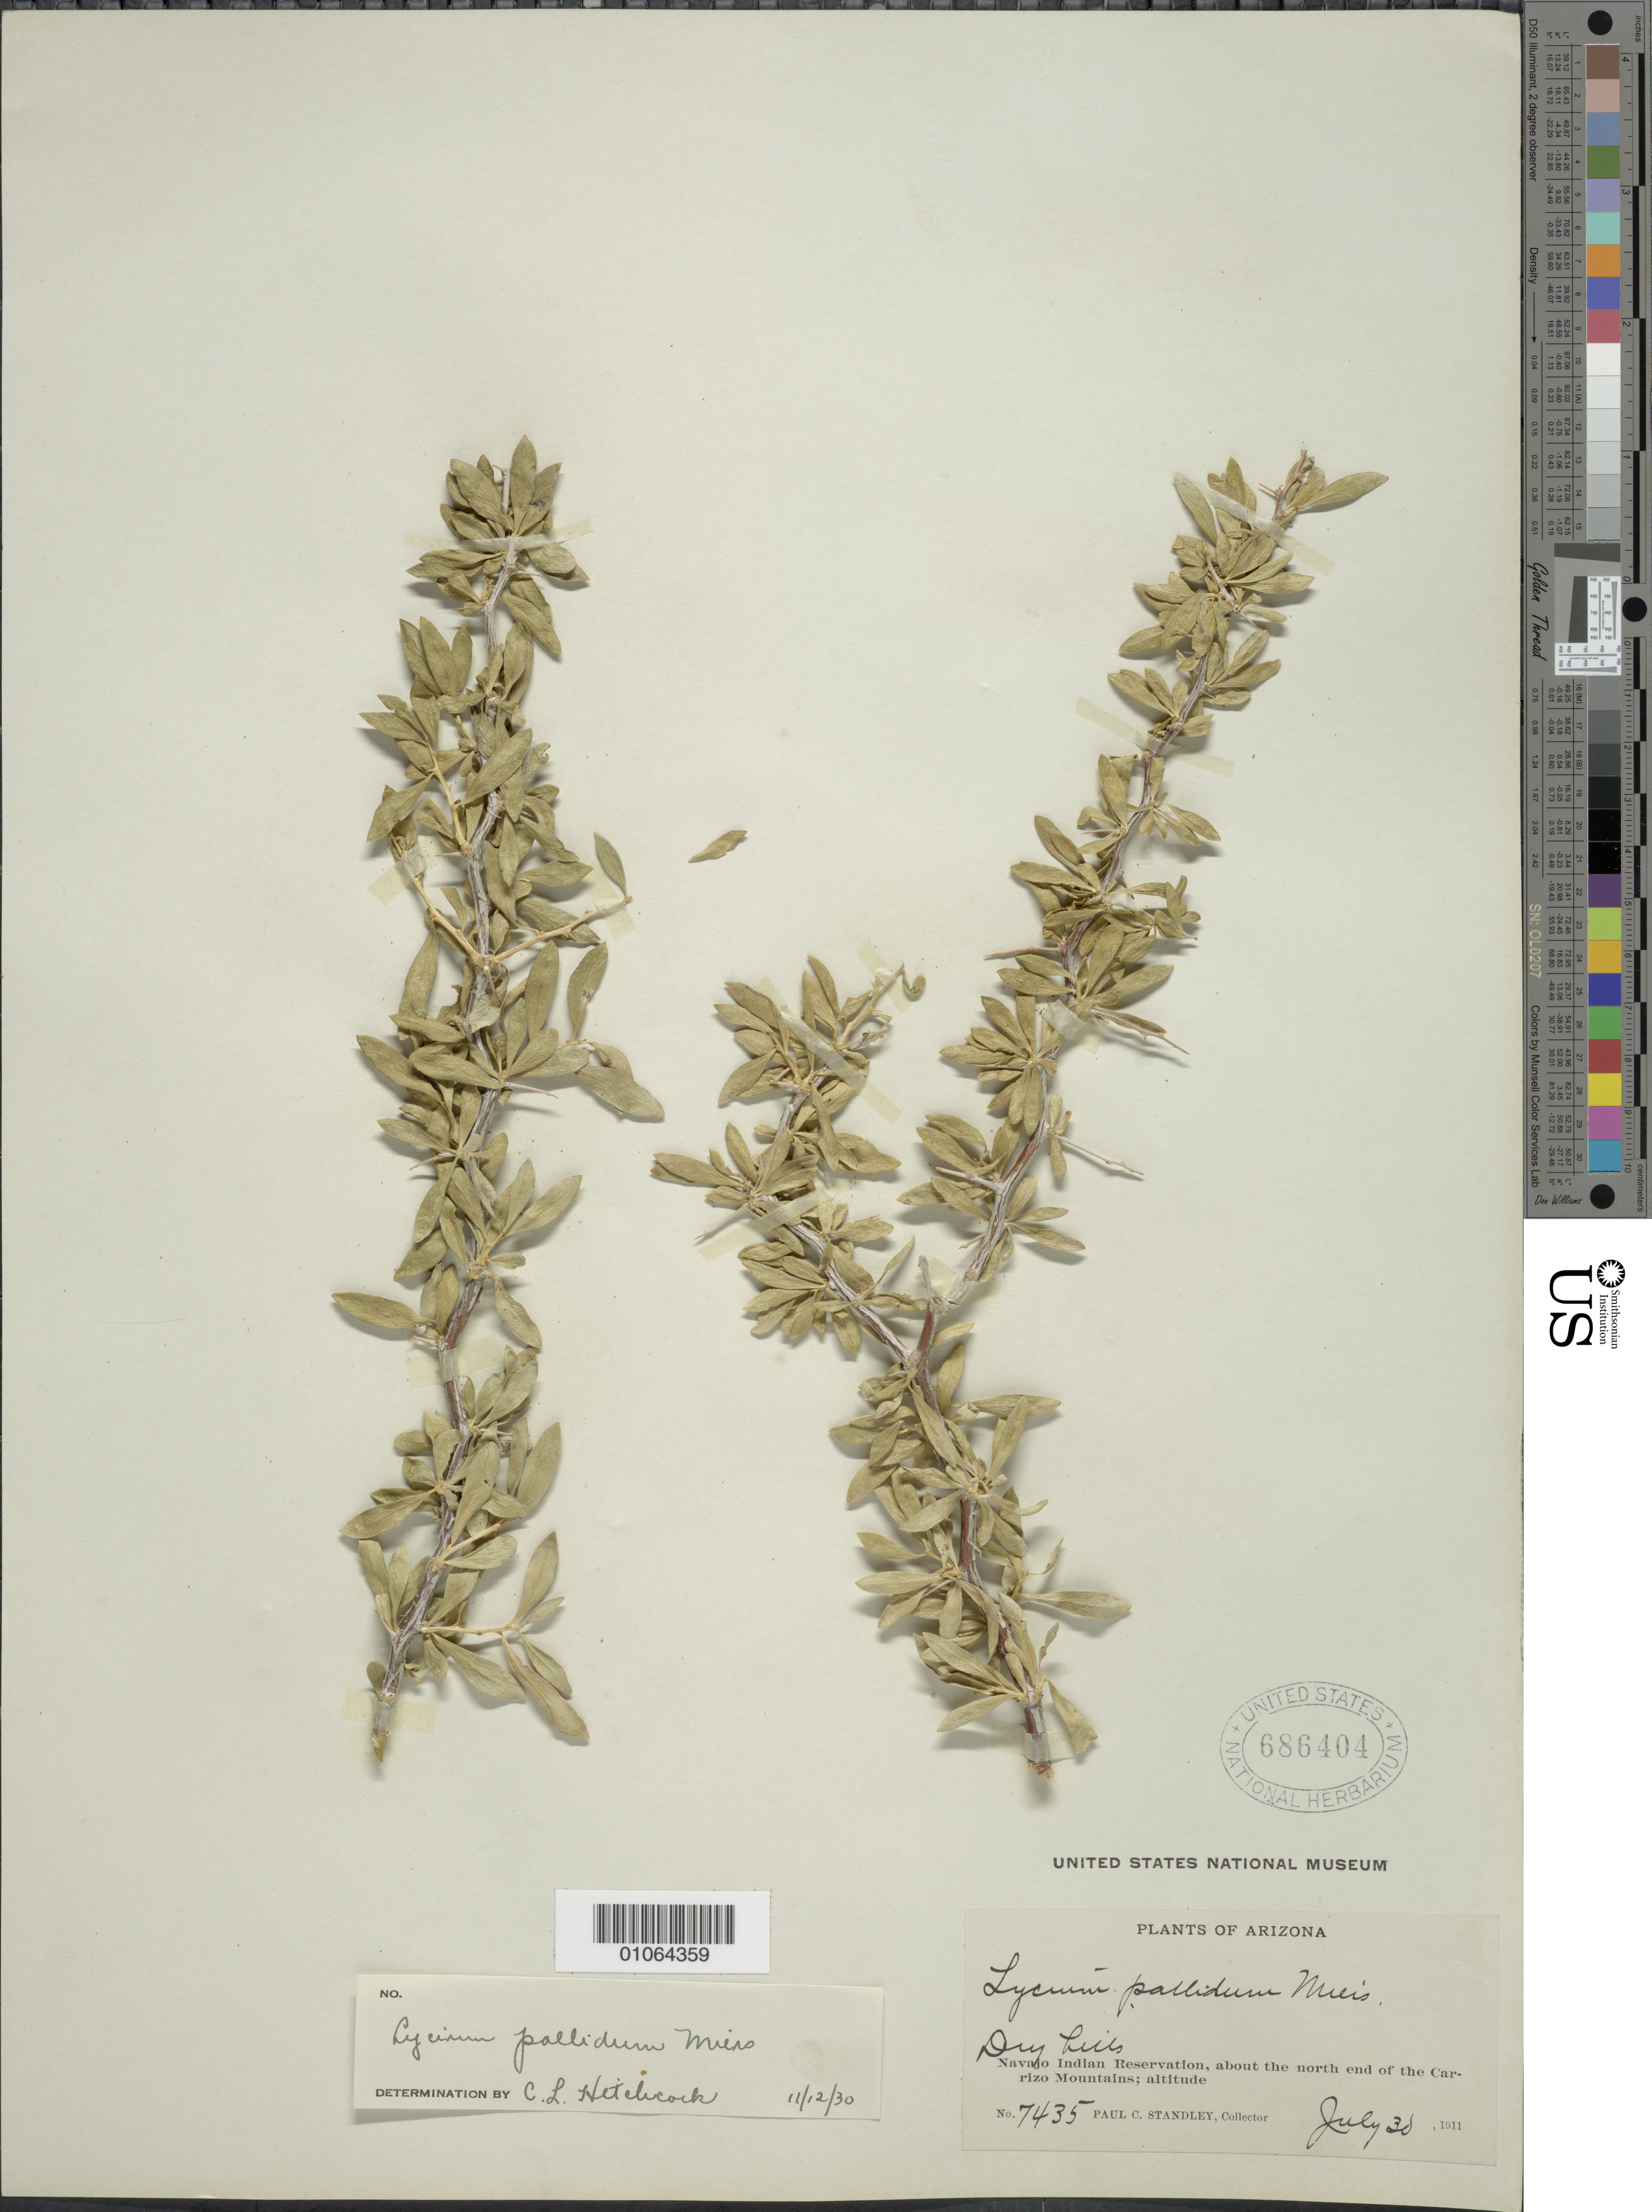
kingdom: Plantae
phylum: Tracheophyta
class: Magnoliopsida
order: Solanales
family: Solanaceae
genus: Lycium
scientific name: Lycium pallidum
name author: Miers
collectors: P. C. Standley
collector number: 7435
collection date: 1911-07-30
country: United States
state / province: Arizona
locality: Navajo Indian Reservation, about the north end of the Carrizo Mountains.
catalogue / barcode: US 686404